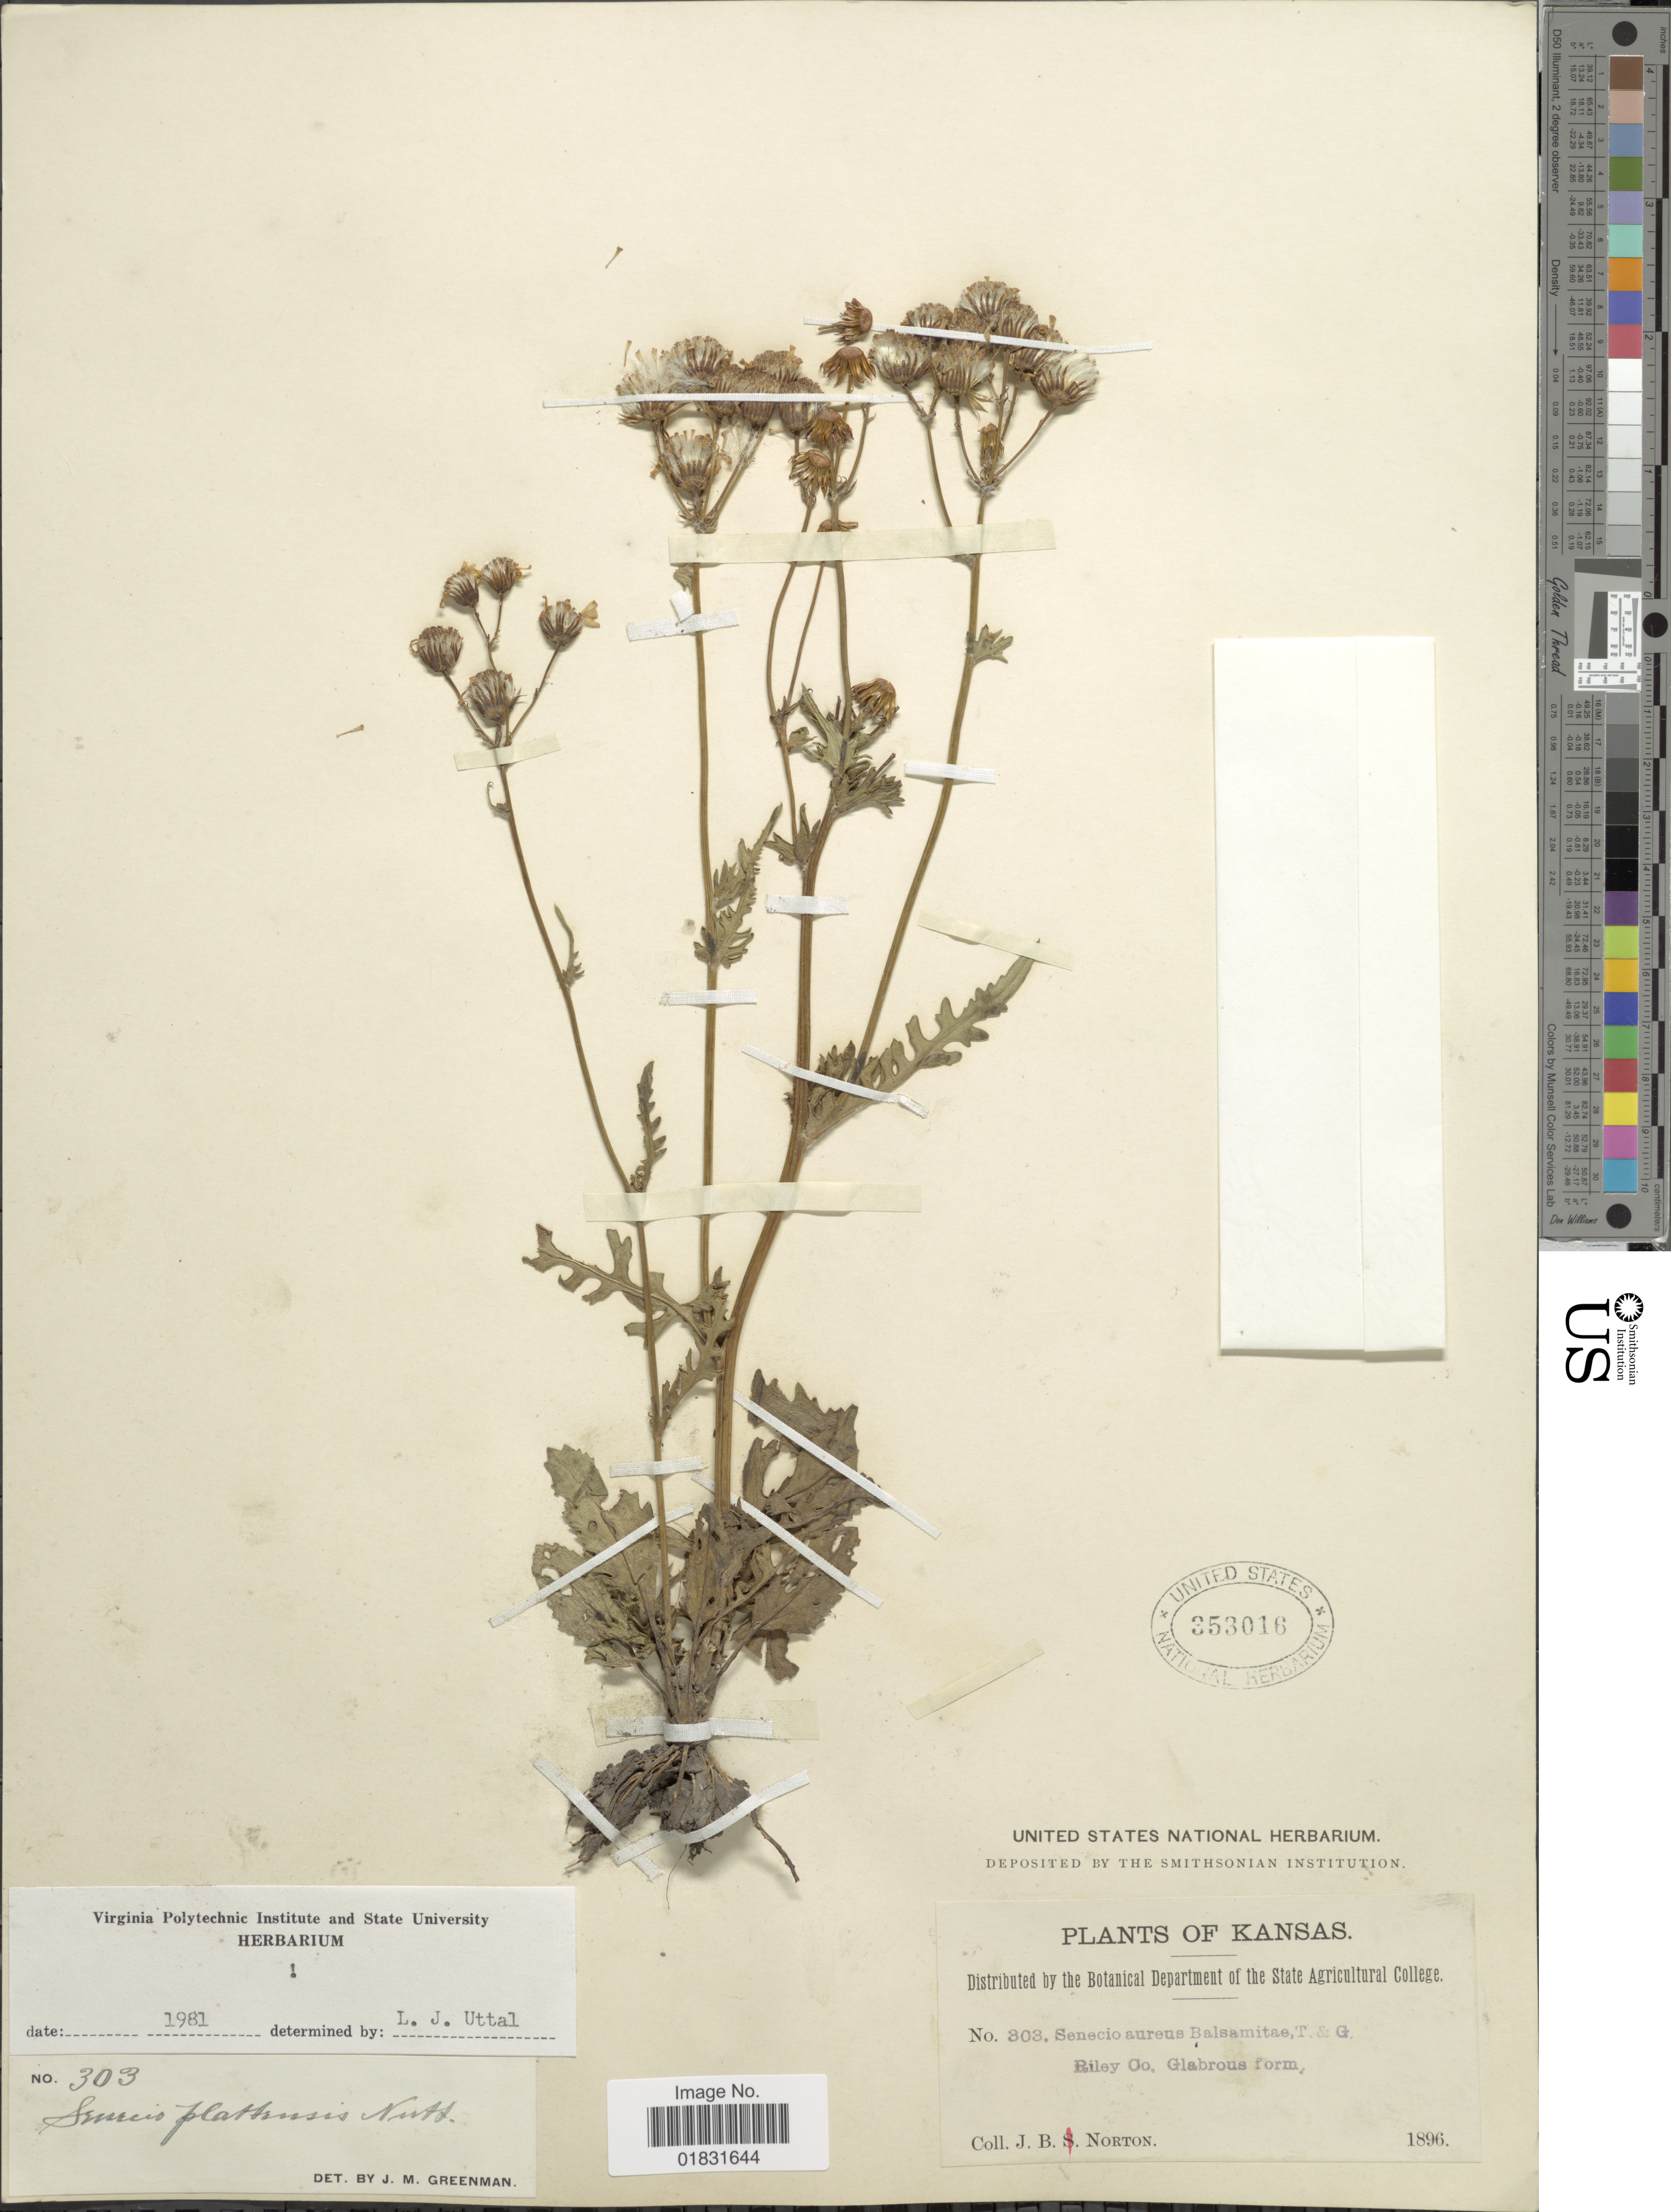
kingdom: Plantae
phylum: Tracheophyta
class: Magnoliopsida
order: Asterales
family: Asteraceae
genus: Packera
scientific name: Packera plattensis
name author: W.A. Weber & Á. Löve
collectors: J. B. Norton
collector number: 303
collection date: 1896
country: United States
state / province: Kansas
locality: Riley Co, Glabrous form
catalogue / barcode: US 353016